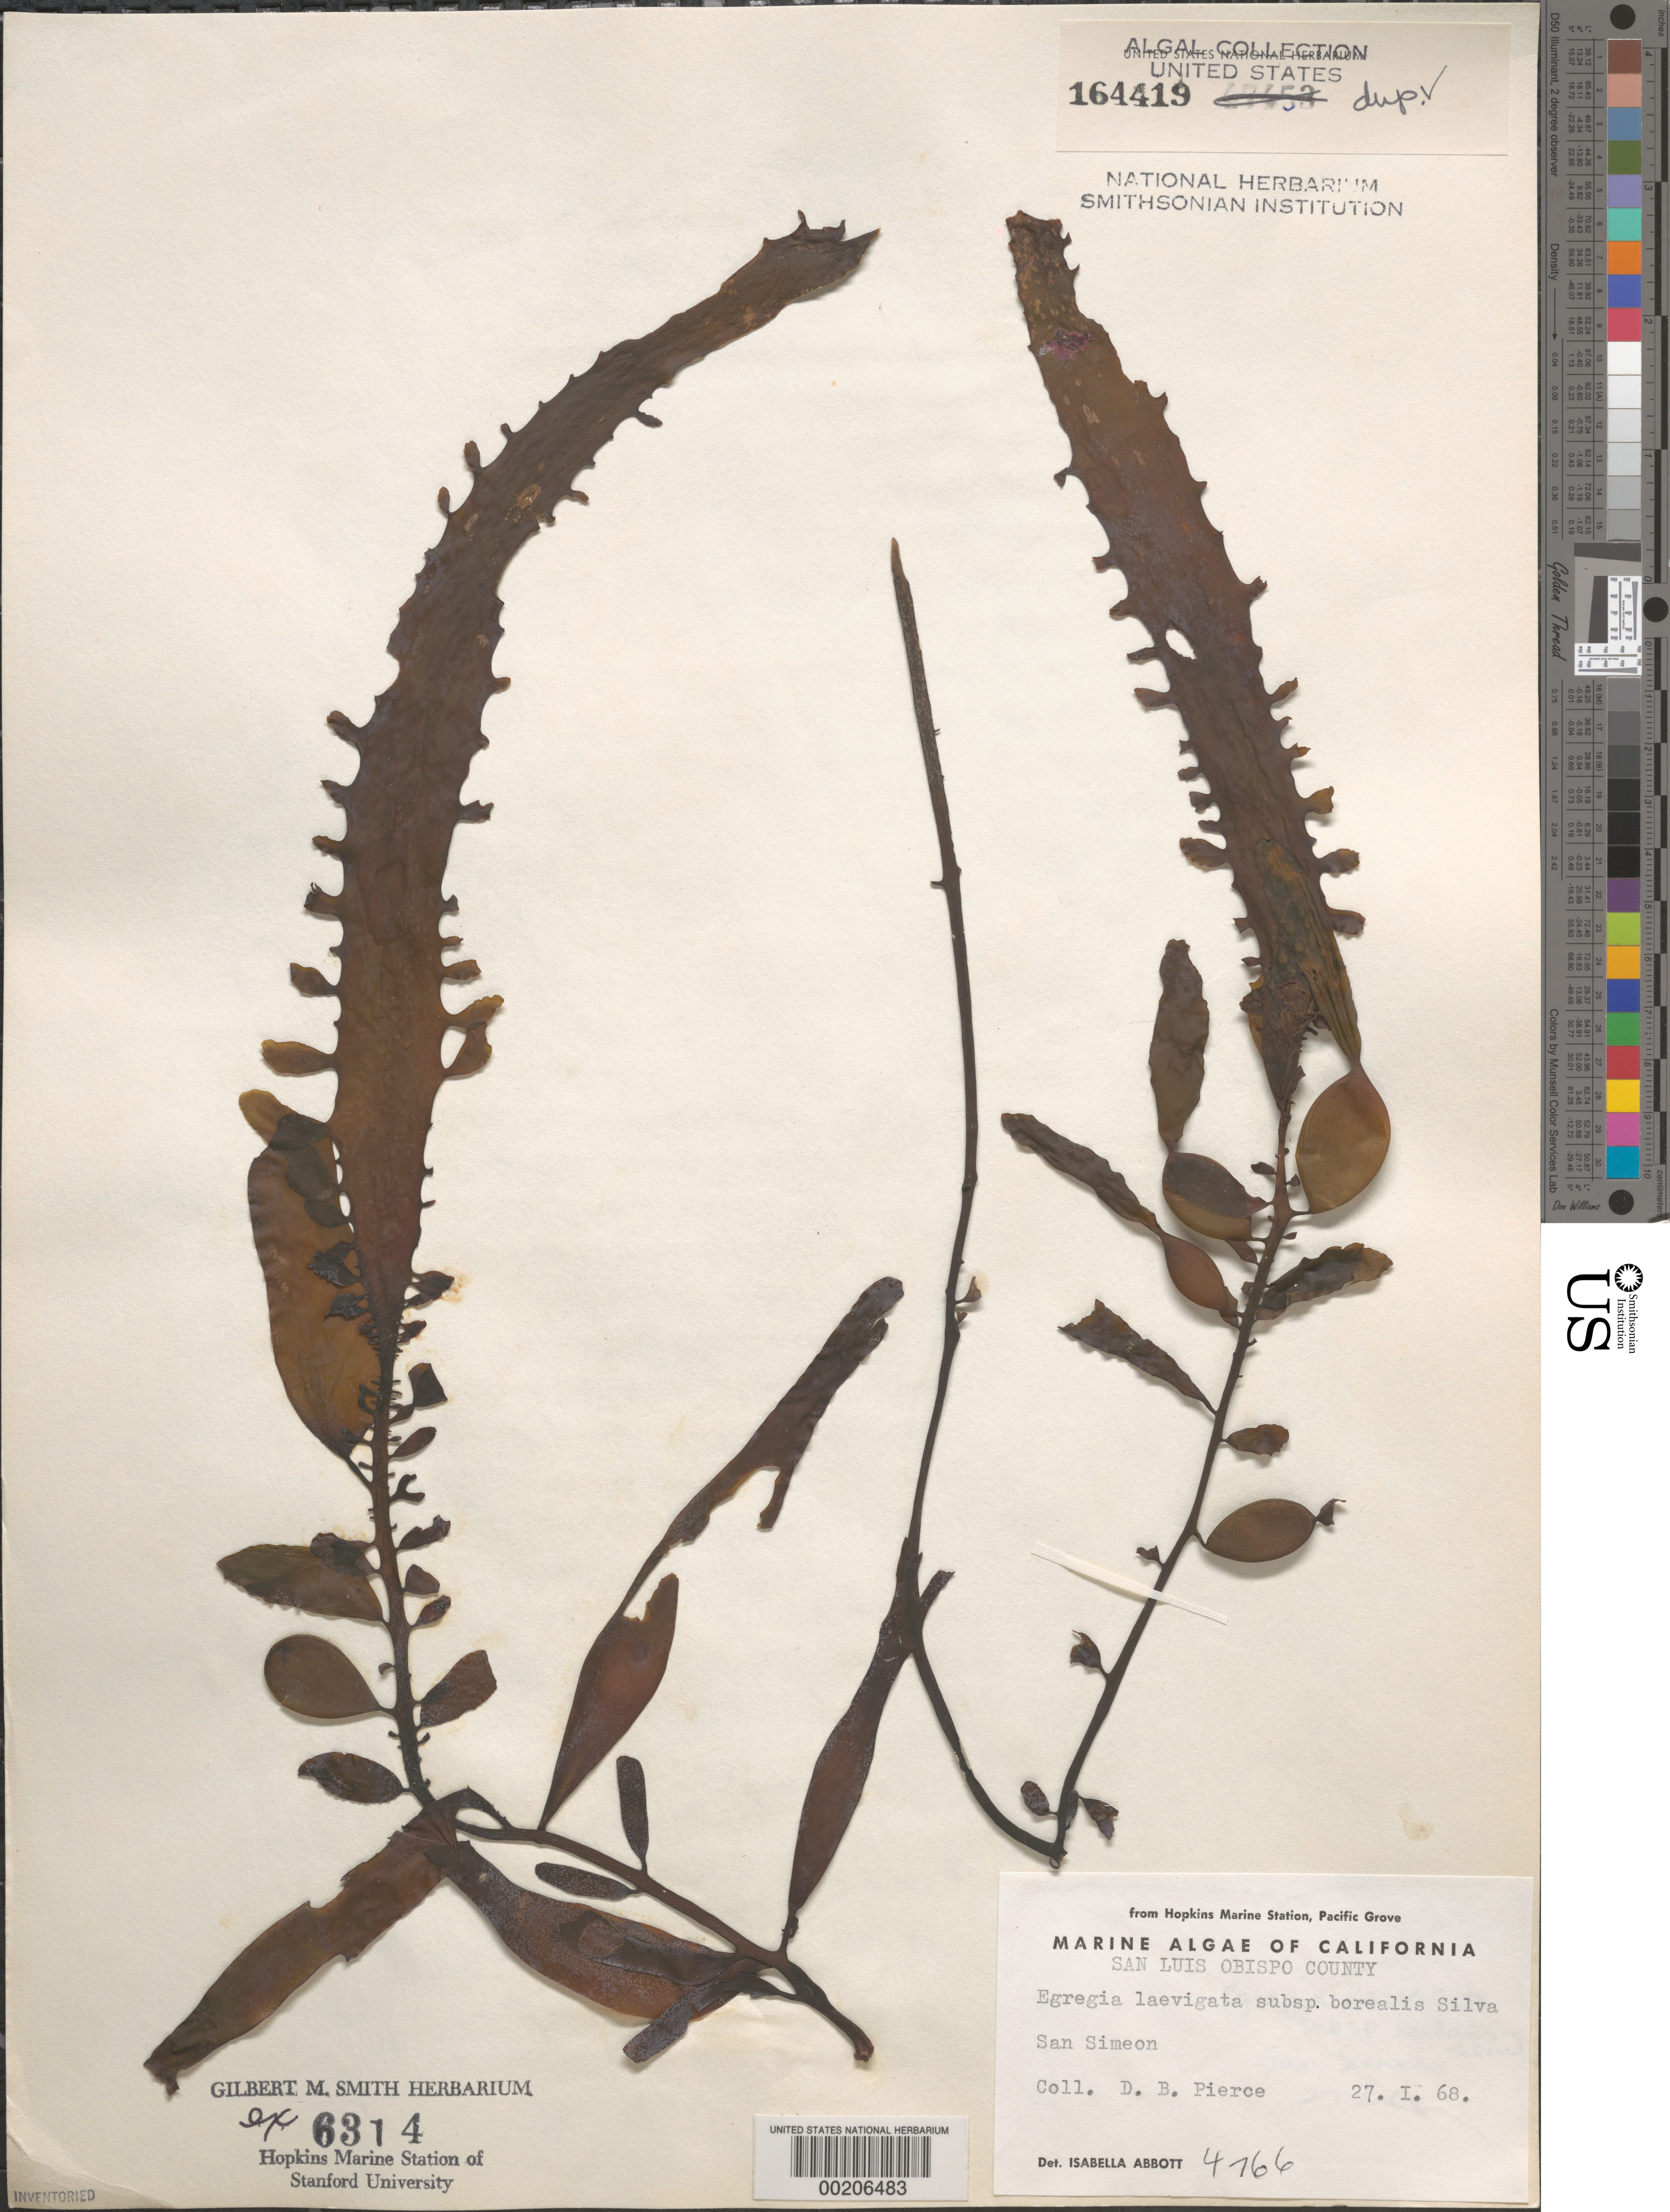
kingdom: Chromista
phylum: Ochrophyta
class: Phaeophyceae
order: Laminariales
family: Lessoniaceae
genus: Egregia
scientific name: Egregia menziesii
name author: (Turner) Aresch.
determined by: Algae name updating Project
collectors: D. Pierce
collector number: IAA 4766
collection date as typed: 27 Jan 1968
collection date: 1968-01-27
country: United States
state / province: California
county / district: San Luis Obispo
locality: San Simeon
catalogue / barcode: US 164419